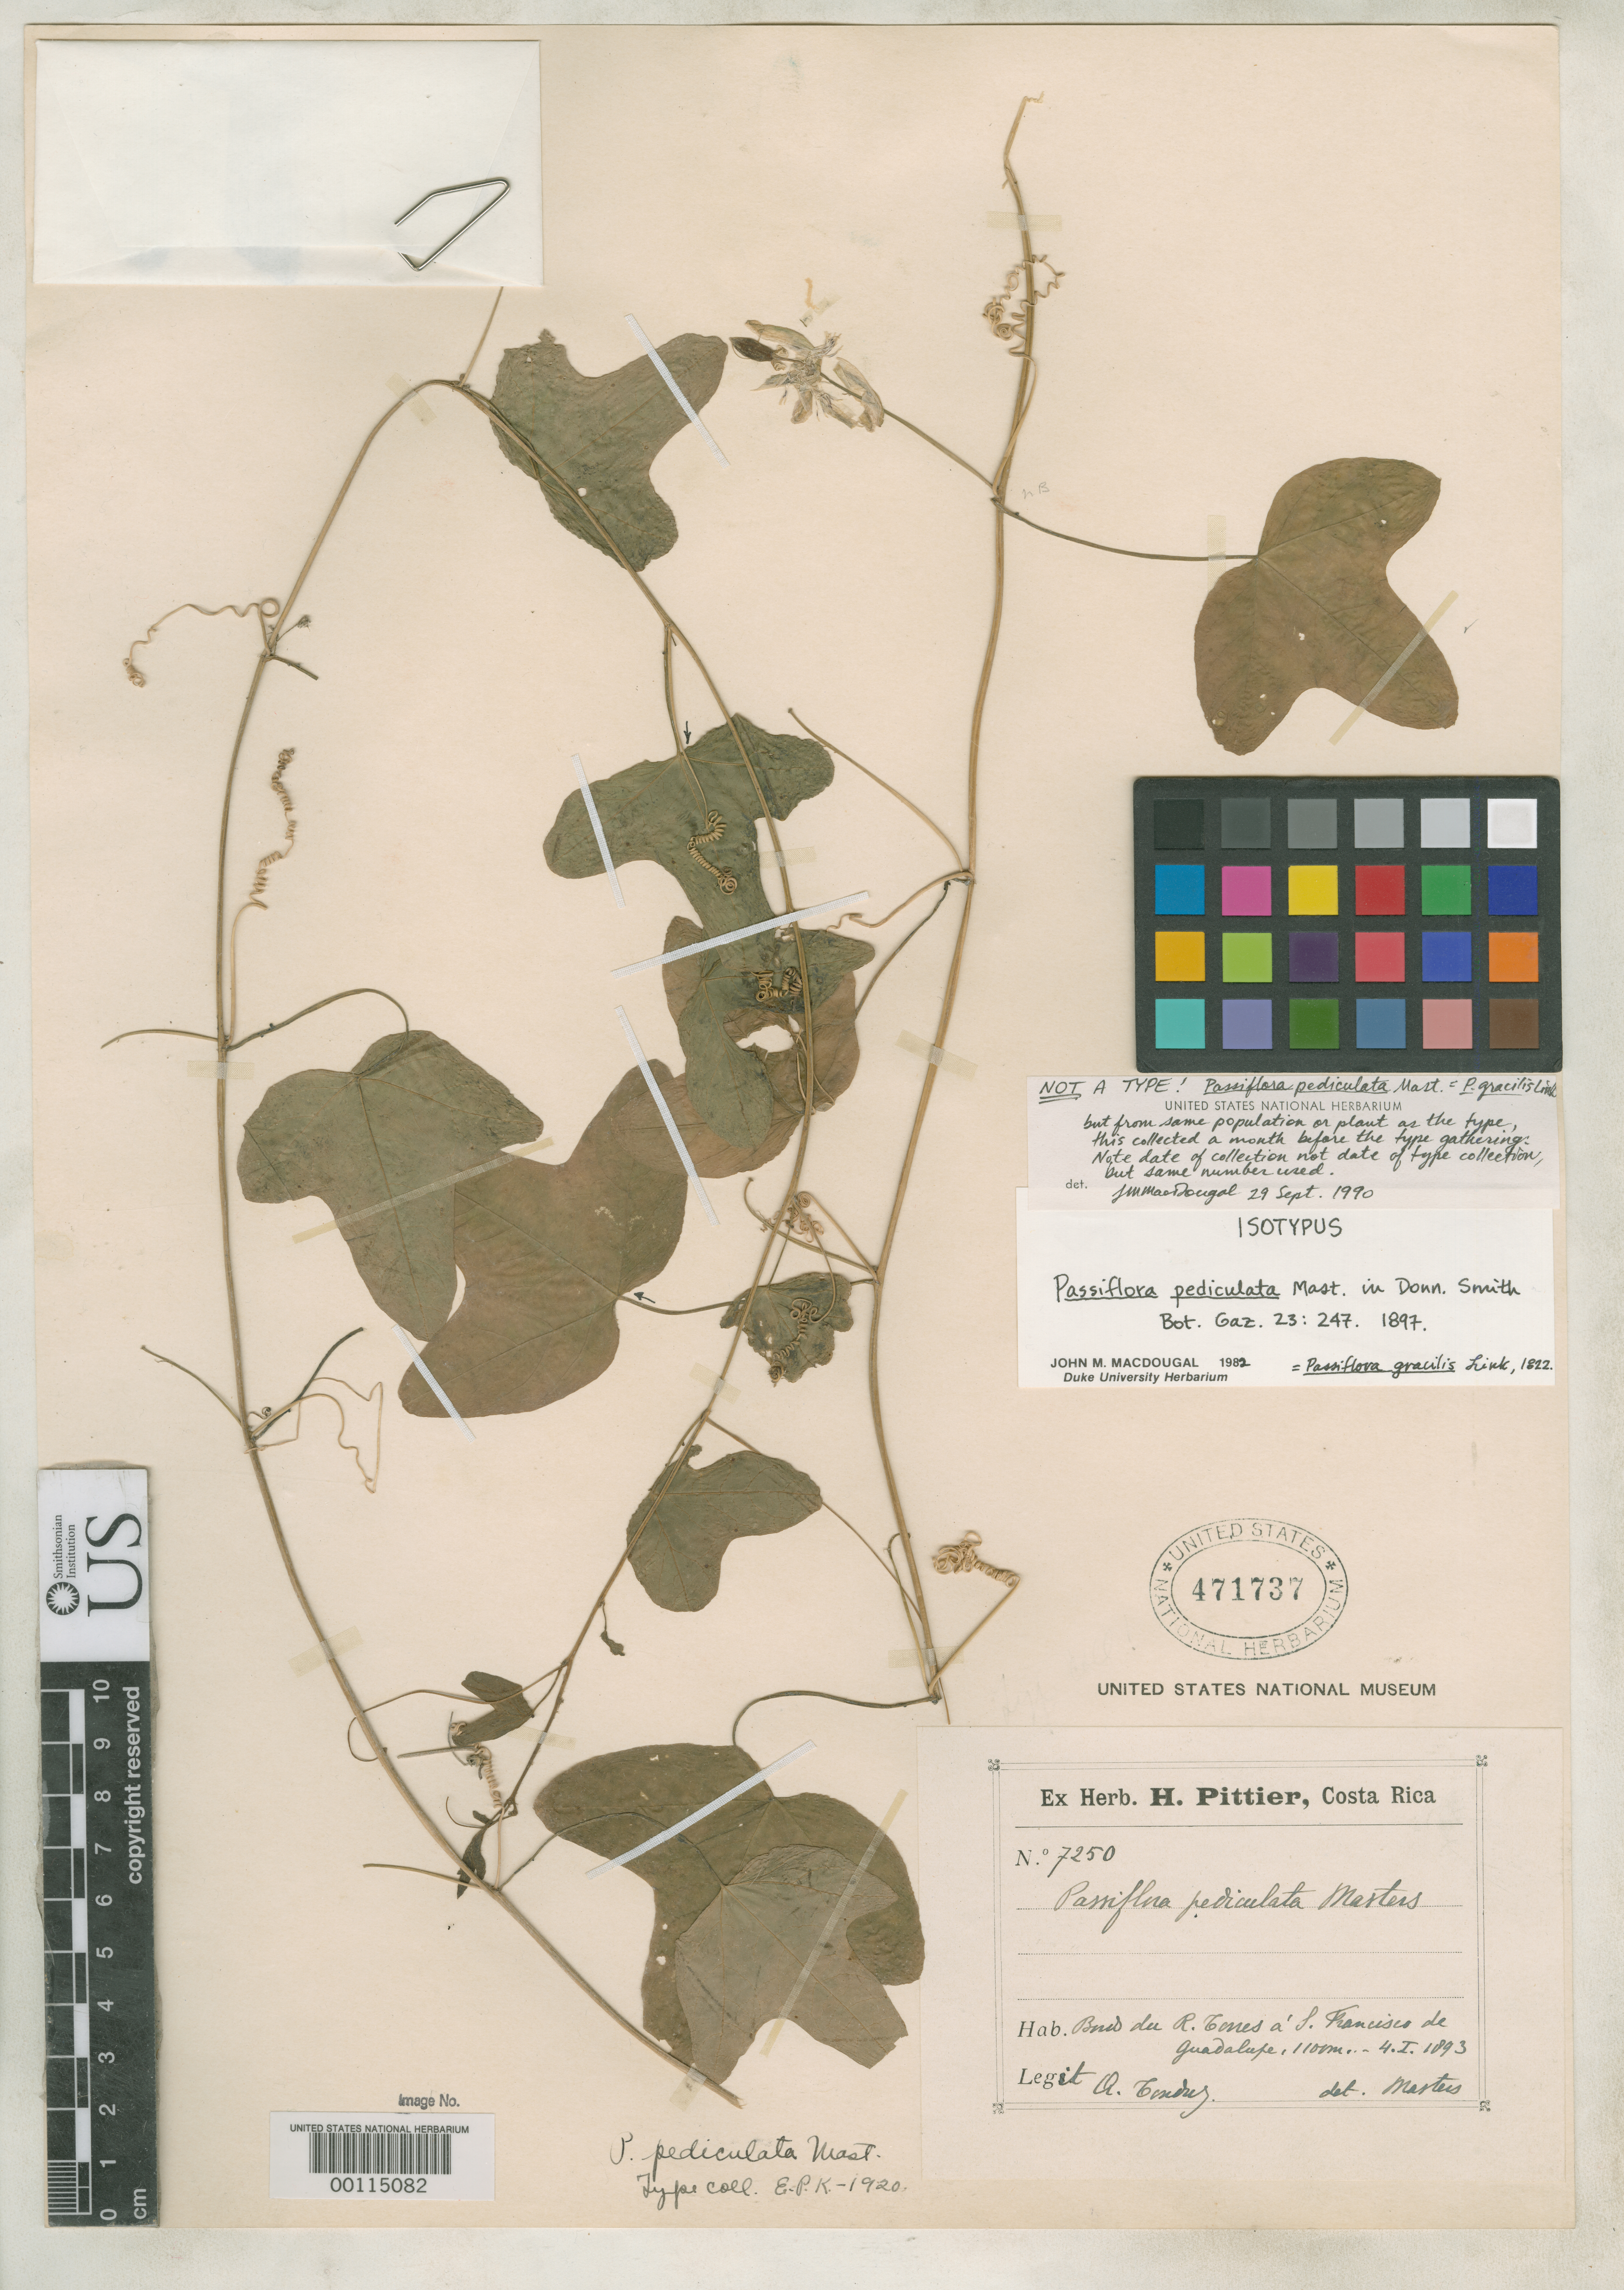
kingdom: Plantae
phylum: Tracheophyta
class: Magnoliopsida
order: Malpighiales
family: Passifloraceae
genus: Passiflora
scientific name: Passiflora pediculata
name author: Mast.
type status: Isotype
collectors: A. Tonduz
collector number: Herb. Costa Rica 7250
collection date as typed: Feb 1893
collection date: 1893-02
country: Costa Rica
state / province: San José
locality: Torres River near San Francisco de Guadalupe.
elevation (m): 1036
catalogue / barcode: US 471737